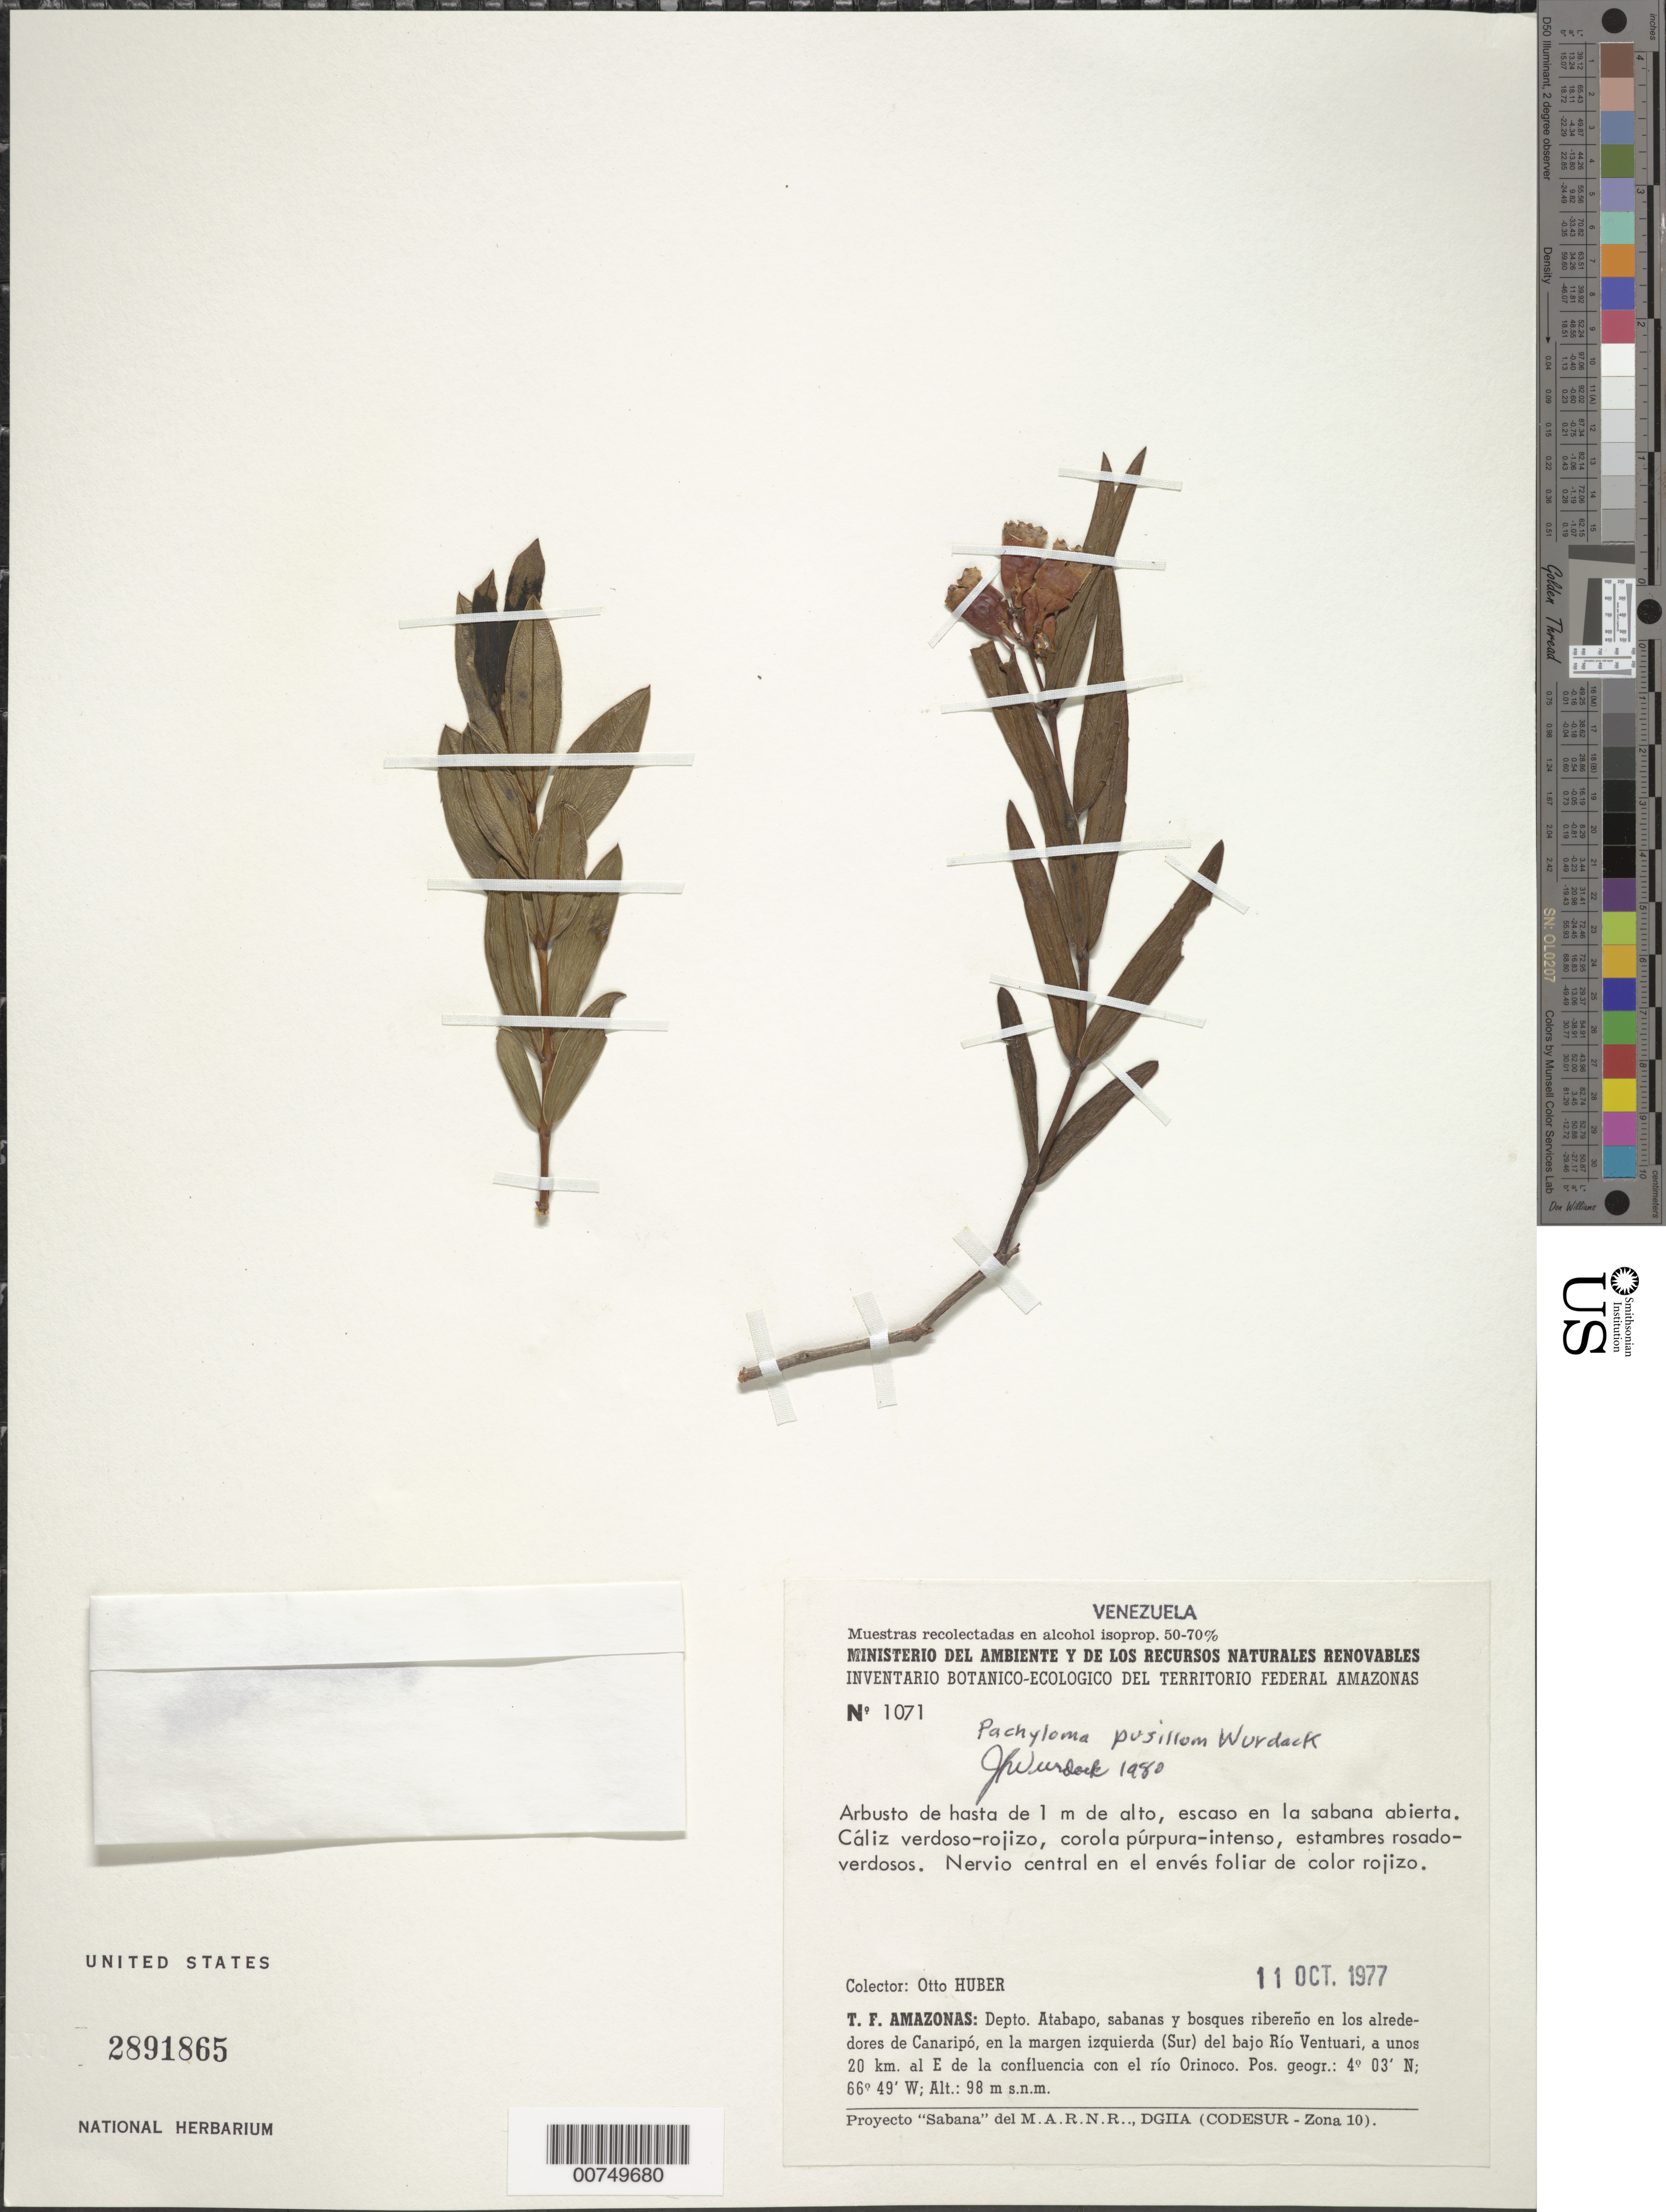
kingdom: Plantae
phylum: Tracheophyta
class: Magnoliopsida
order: Myrtales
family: Melastomataceae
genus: Pachyloma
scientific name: Pachyloma pusillum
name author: Wurdack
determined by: Wurdack, John J., (US), US (UNITED STATES)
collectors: O. Huber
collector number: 1071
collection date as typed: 11-Oct-77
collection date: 1977-10-11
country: Venezuela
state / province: Amazonas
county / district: Atabapo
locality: Canaripó, S del Bajo Río Ventuari, 20 km E de la confluencia con el Río Orinoco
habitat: Open savanna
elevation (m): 98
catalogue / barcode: US 2891965